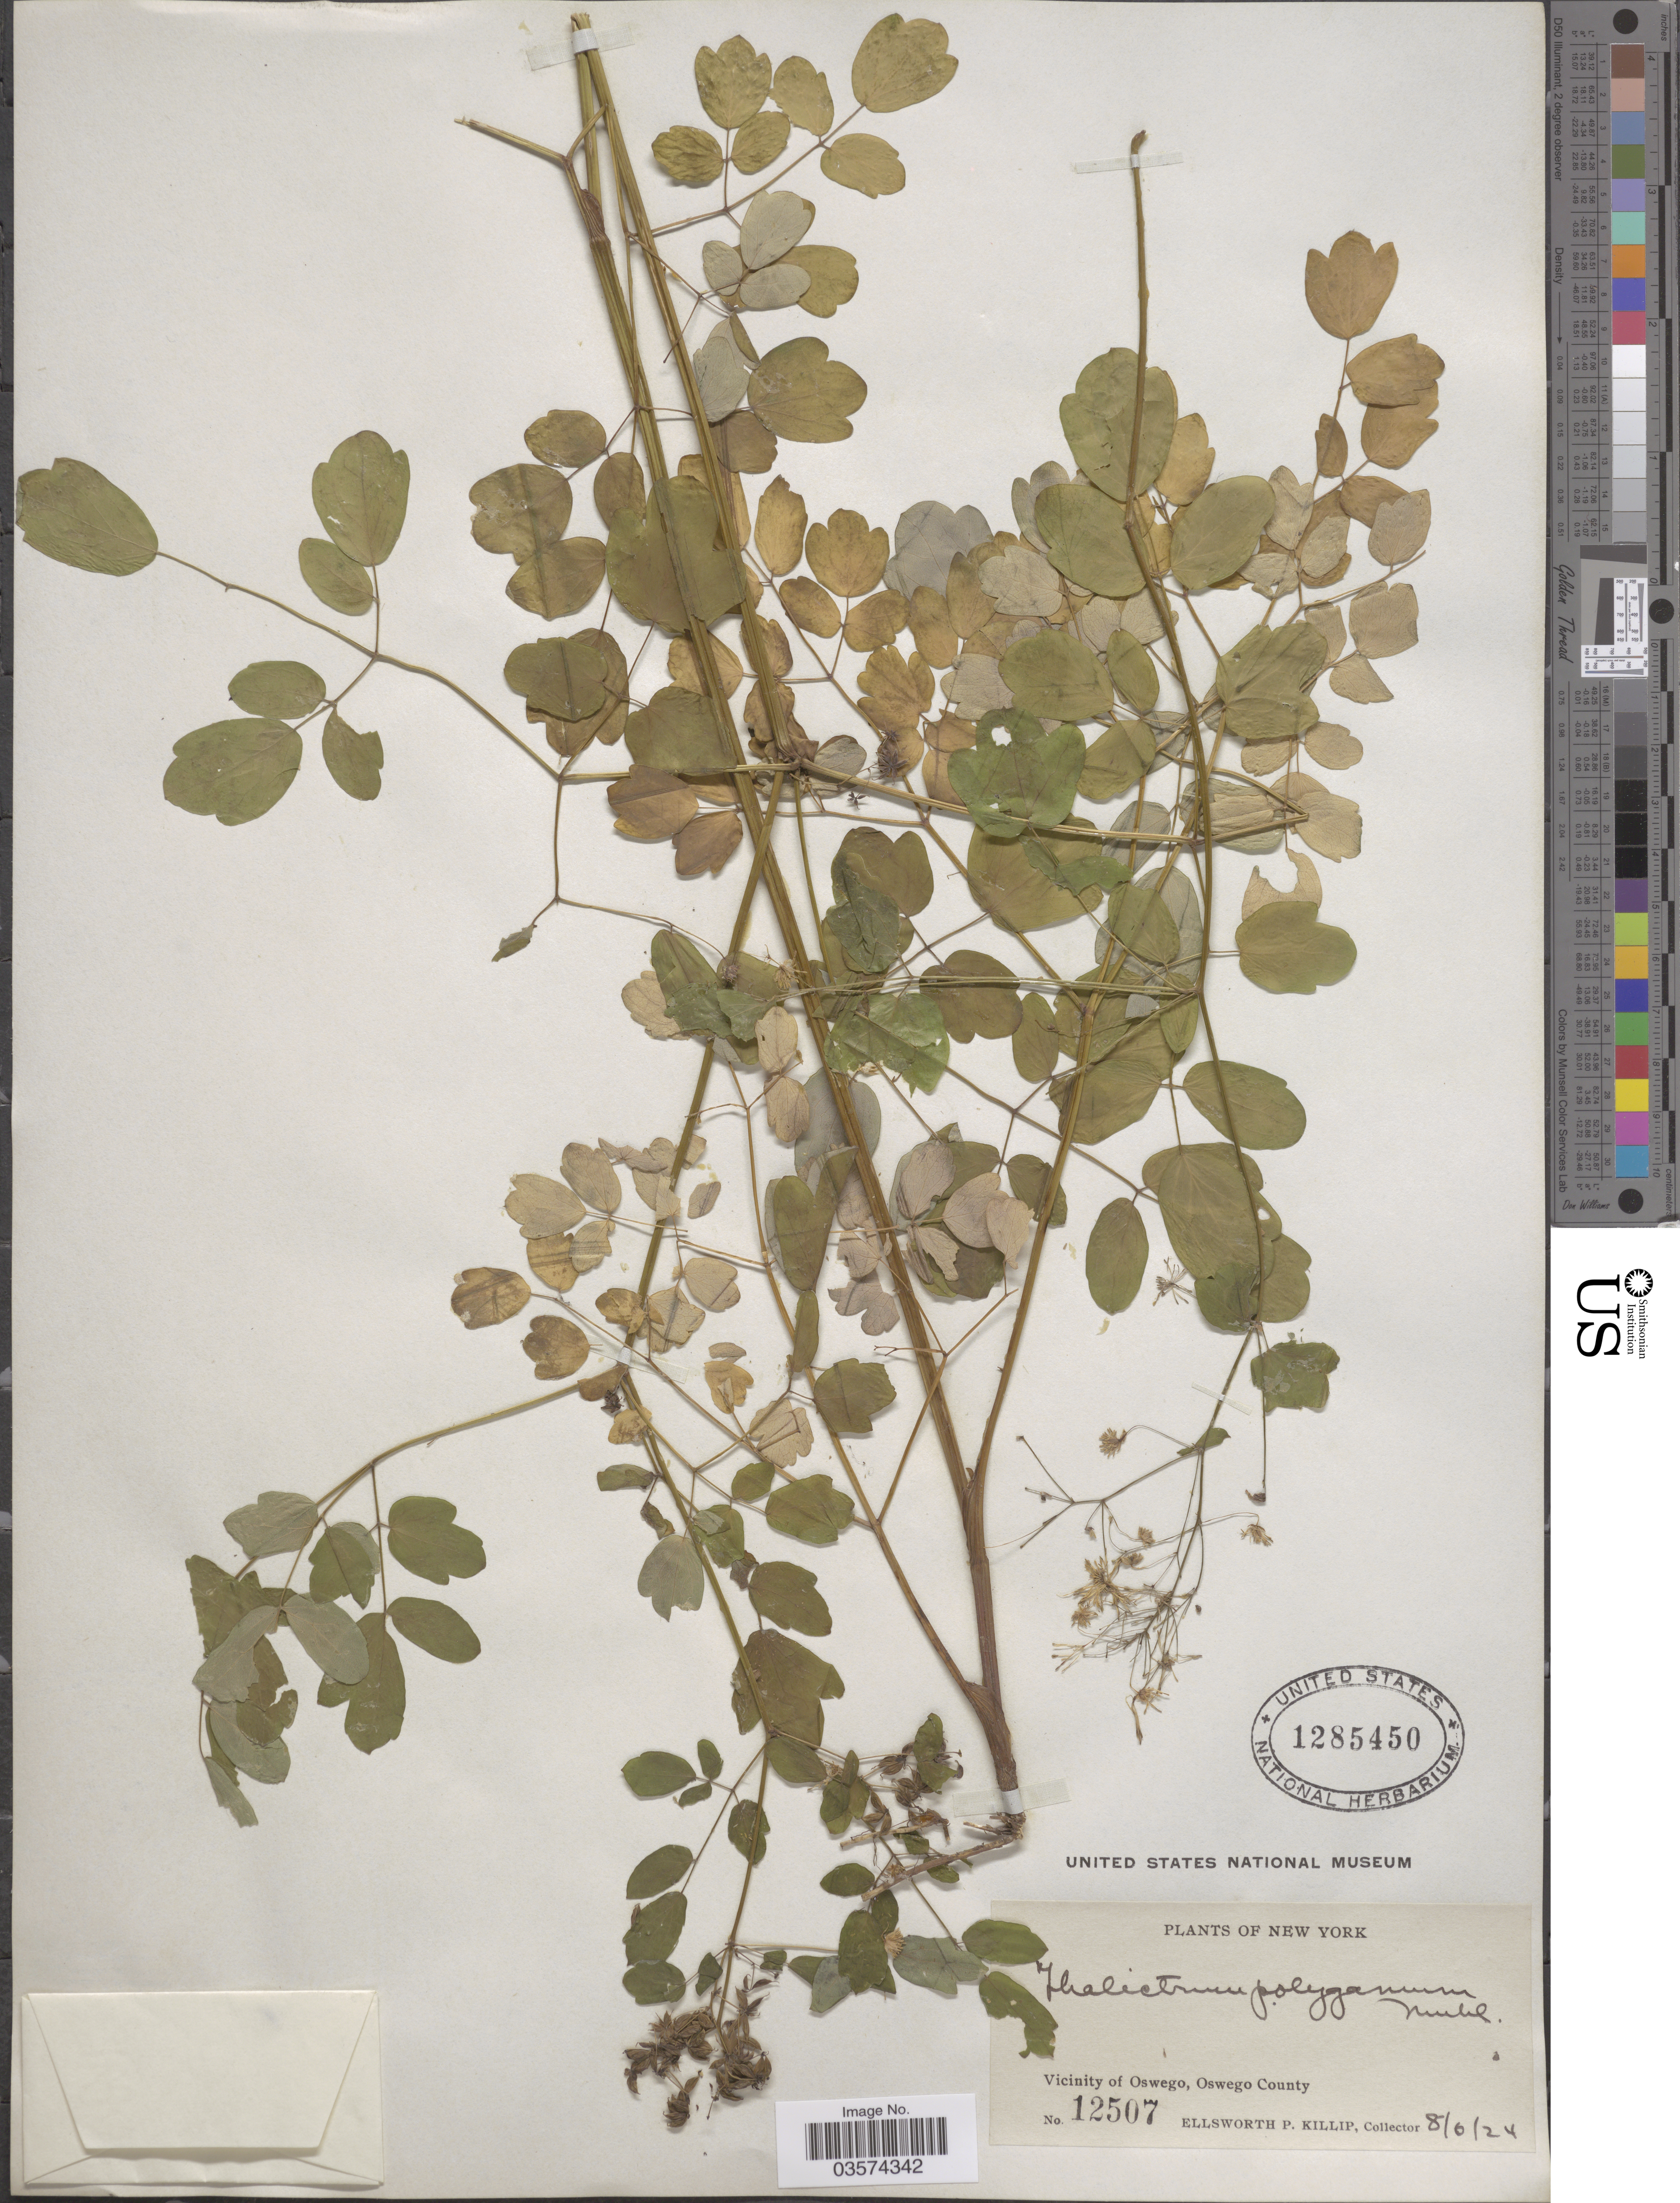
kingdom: Plantae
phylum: Tracheophyta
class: Magnoliopsida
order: Ranunculales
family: Ranunculaceae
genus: Thalictrum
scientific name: Thalictrum pubescens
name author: Pursh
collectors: E. P. Killip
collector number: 12507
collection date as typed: Transcribed d/m/y: 6/8/24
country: United States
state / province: New York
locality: Vicinity of Oswego, Oswego County.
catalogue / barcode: US 1285450